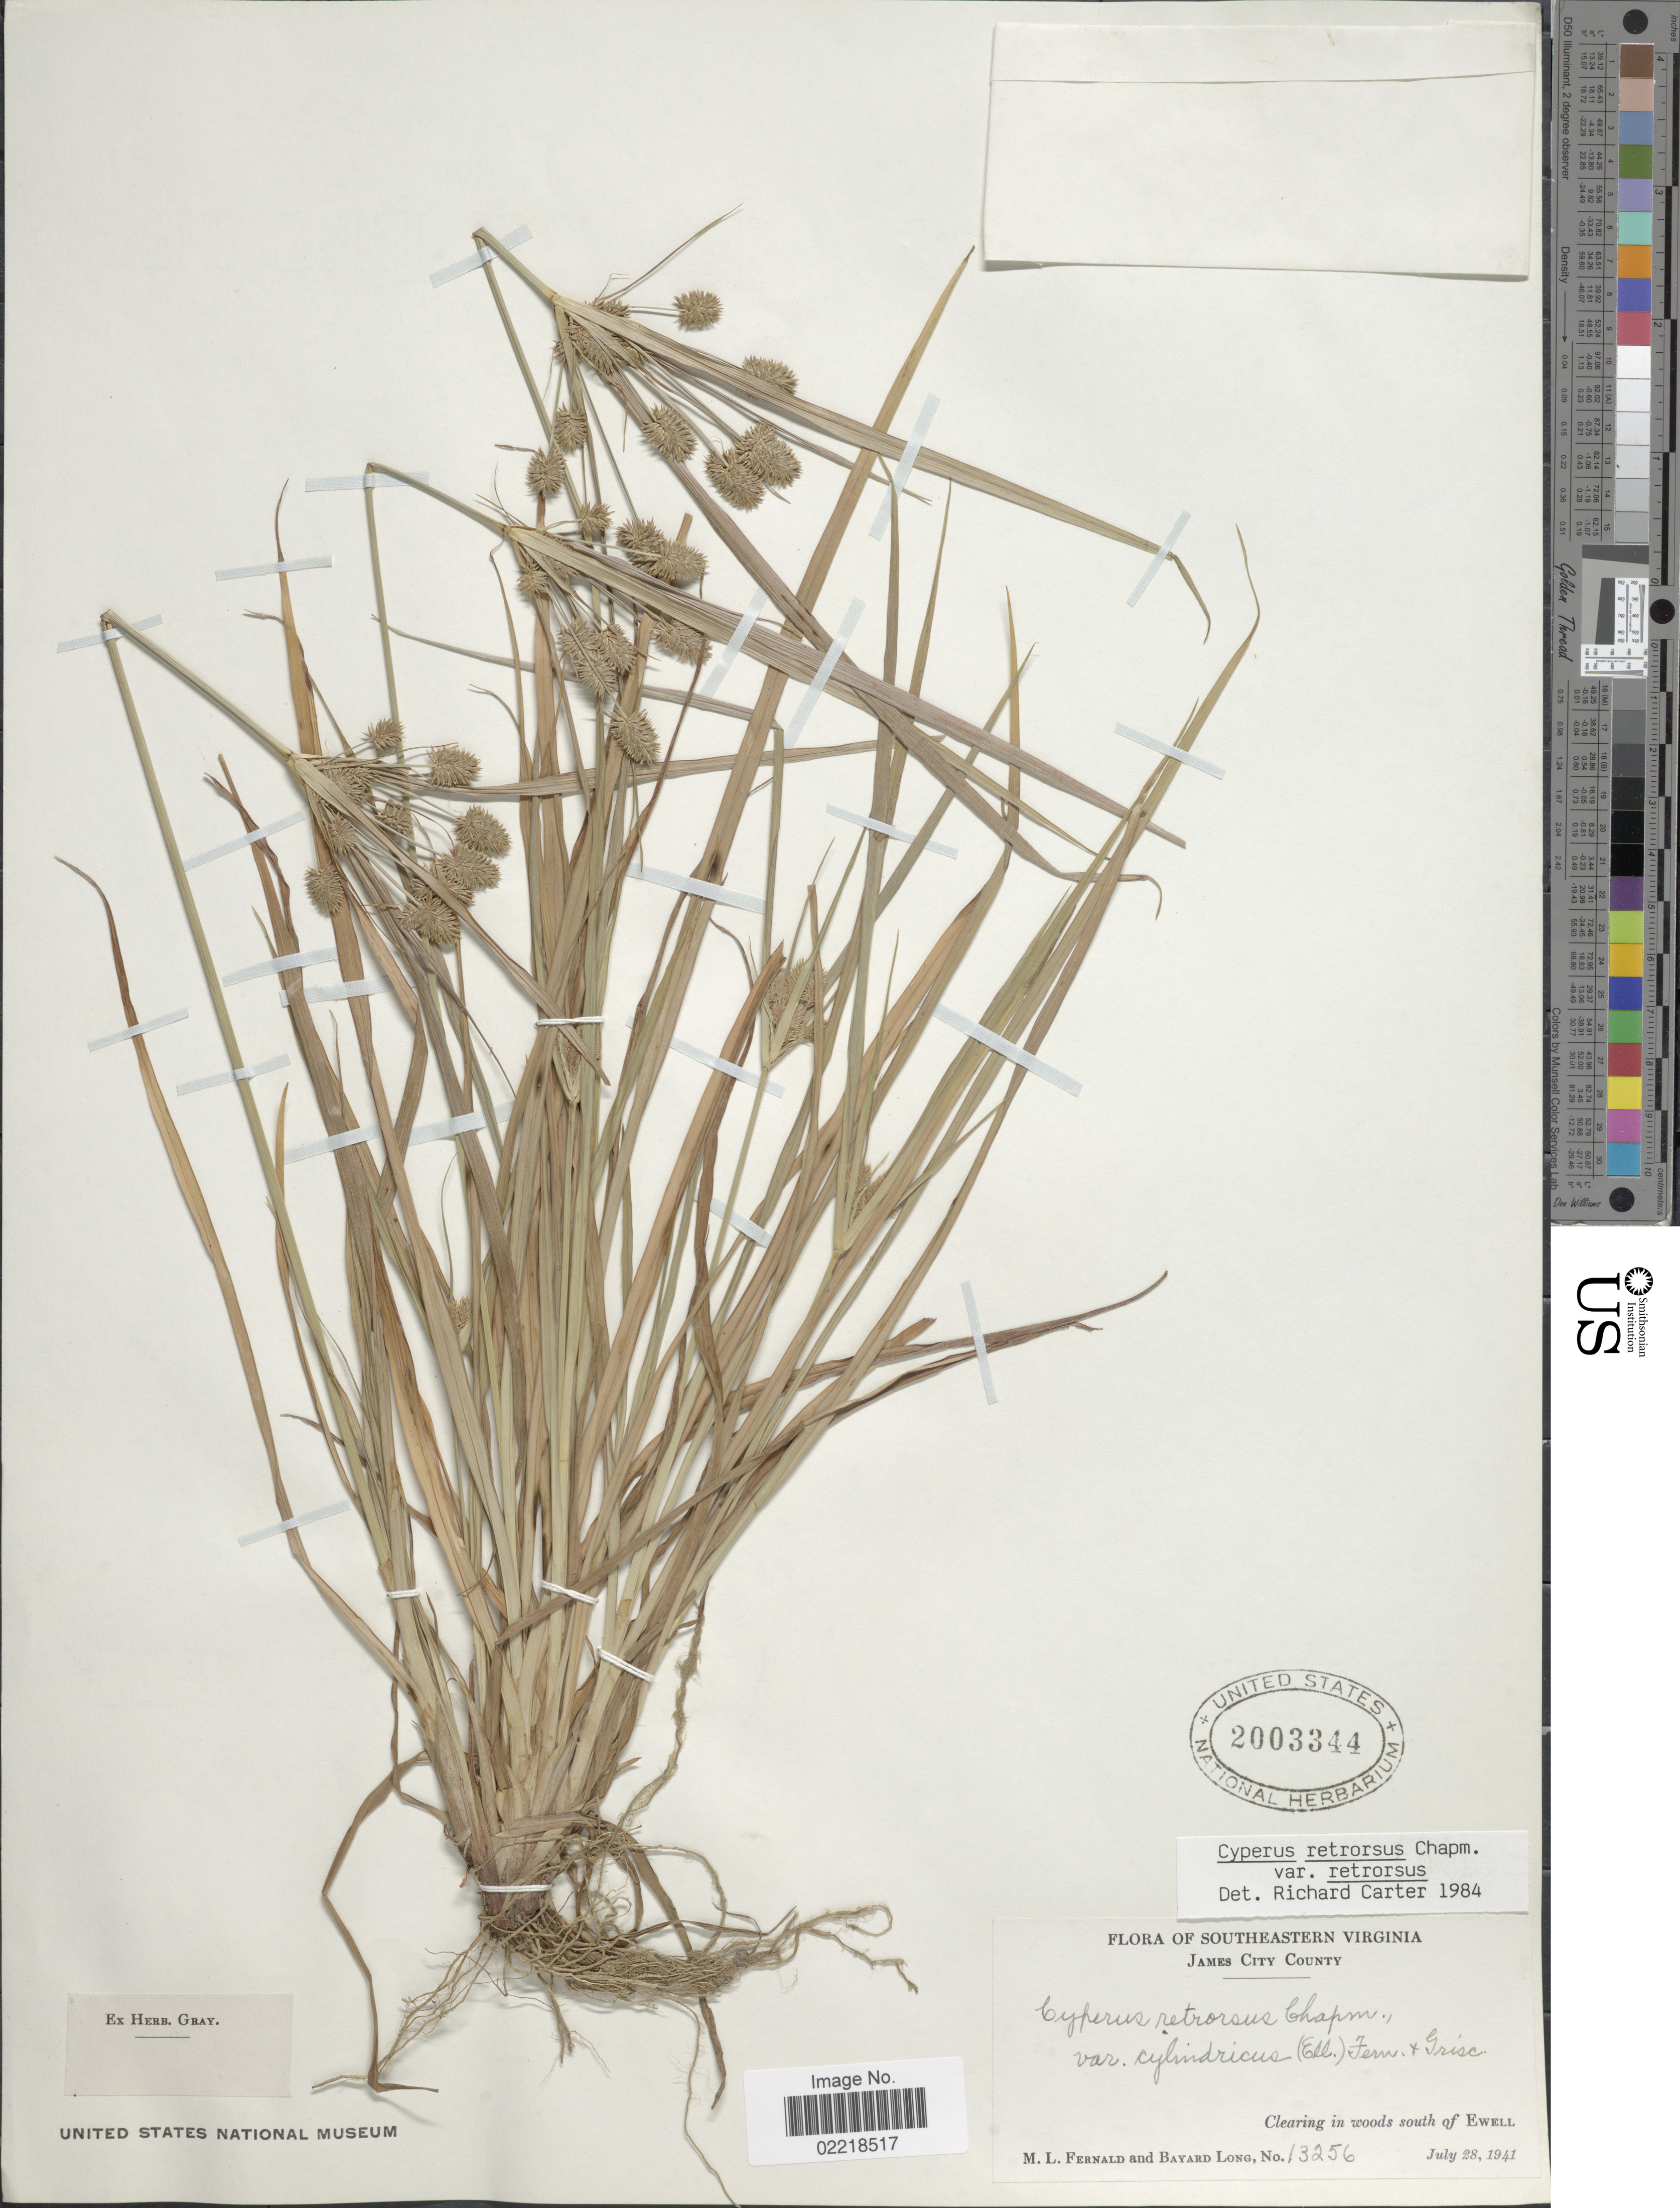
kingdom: Plantae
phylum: Tracheophyta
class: Liliopsida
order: Poales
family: Cyperaceae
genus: Cyperus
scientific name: Cyperus retrorsus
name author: Chapm.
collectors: M. L. Fernald & B. Long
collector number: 13256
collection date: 1941-07-28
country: United States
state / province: Virginia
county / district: James City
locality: Southeastern Virginia, James City County, clearing in woods south of Ewell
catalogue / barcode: US 2003344